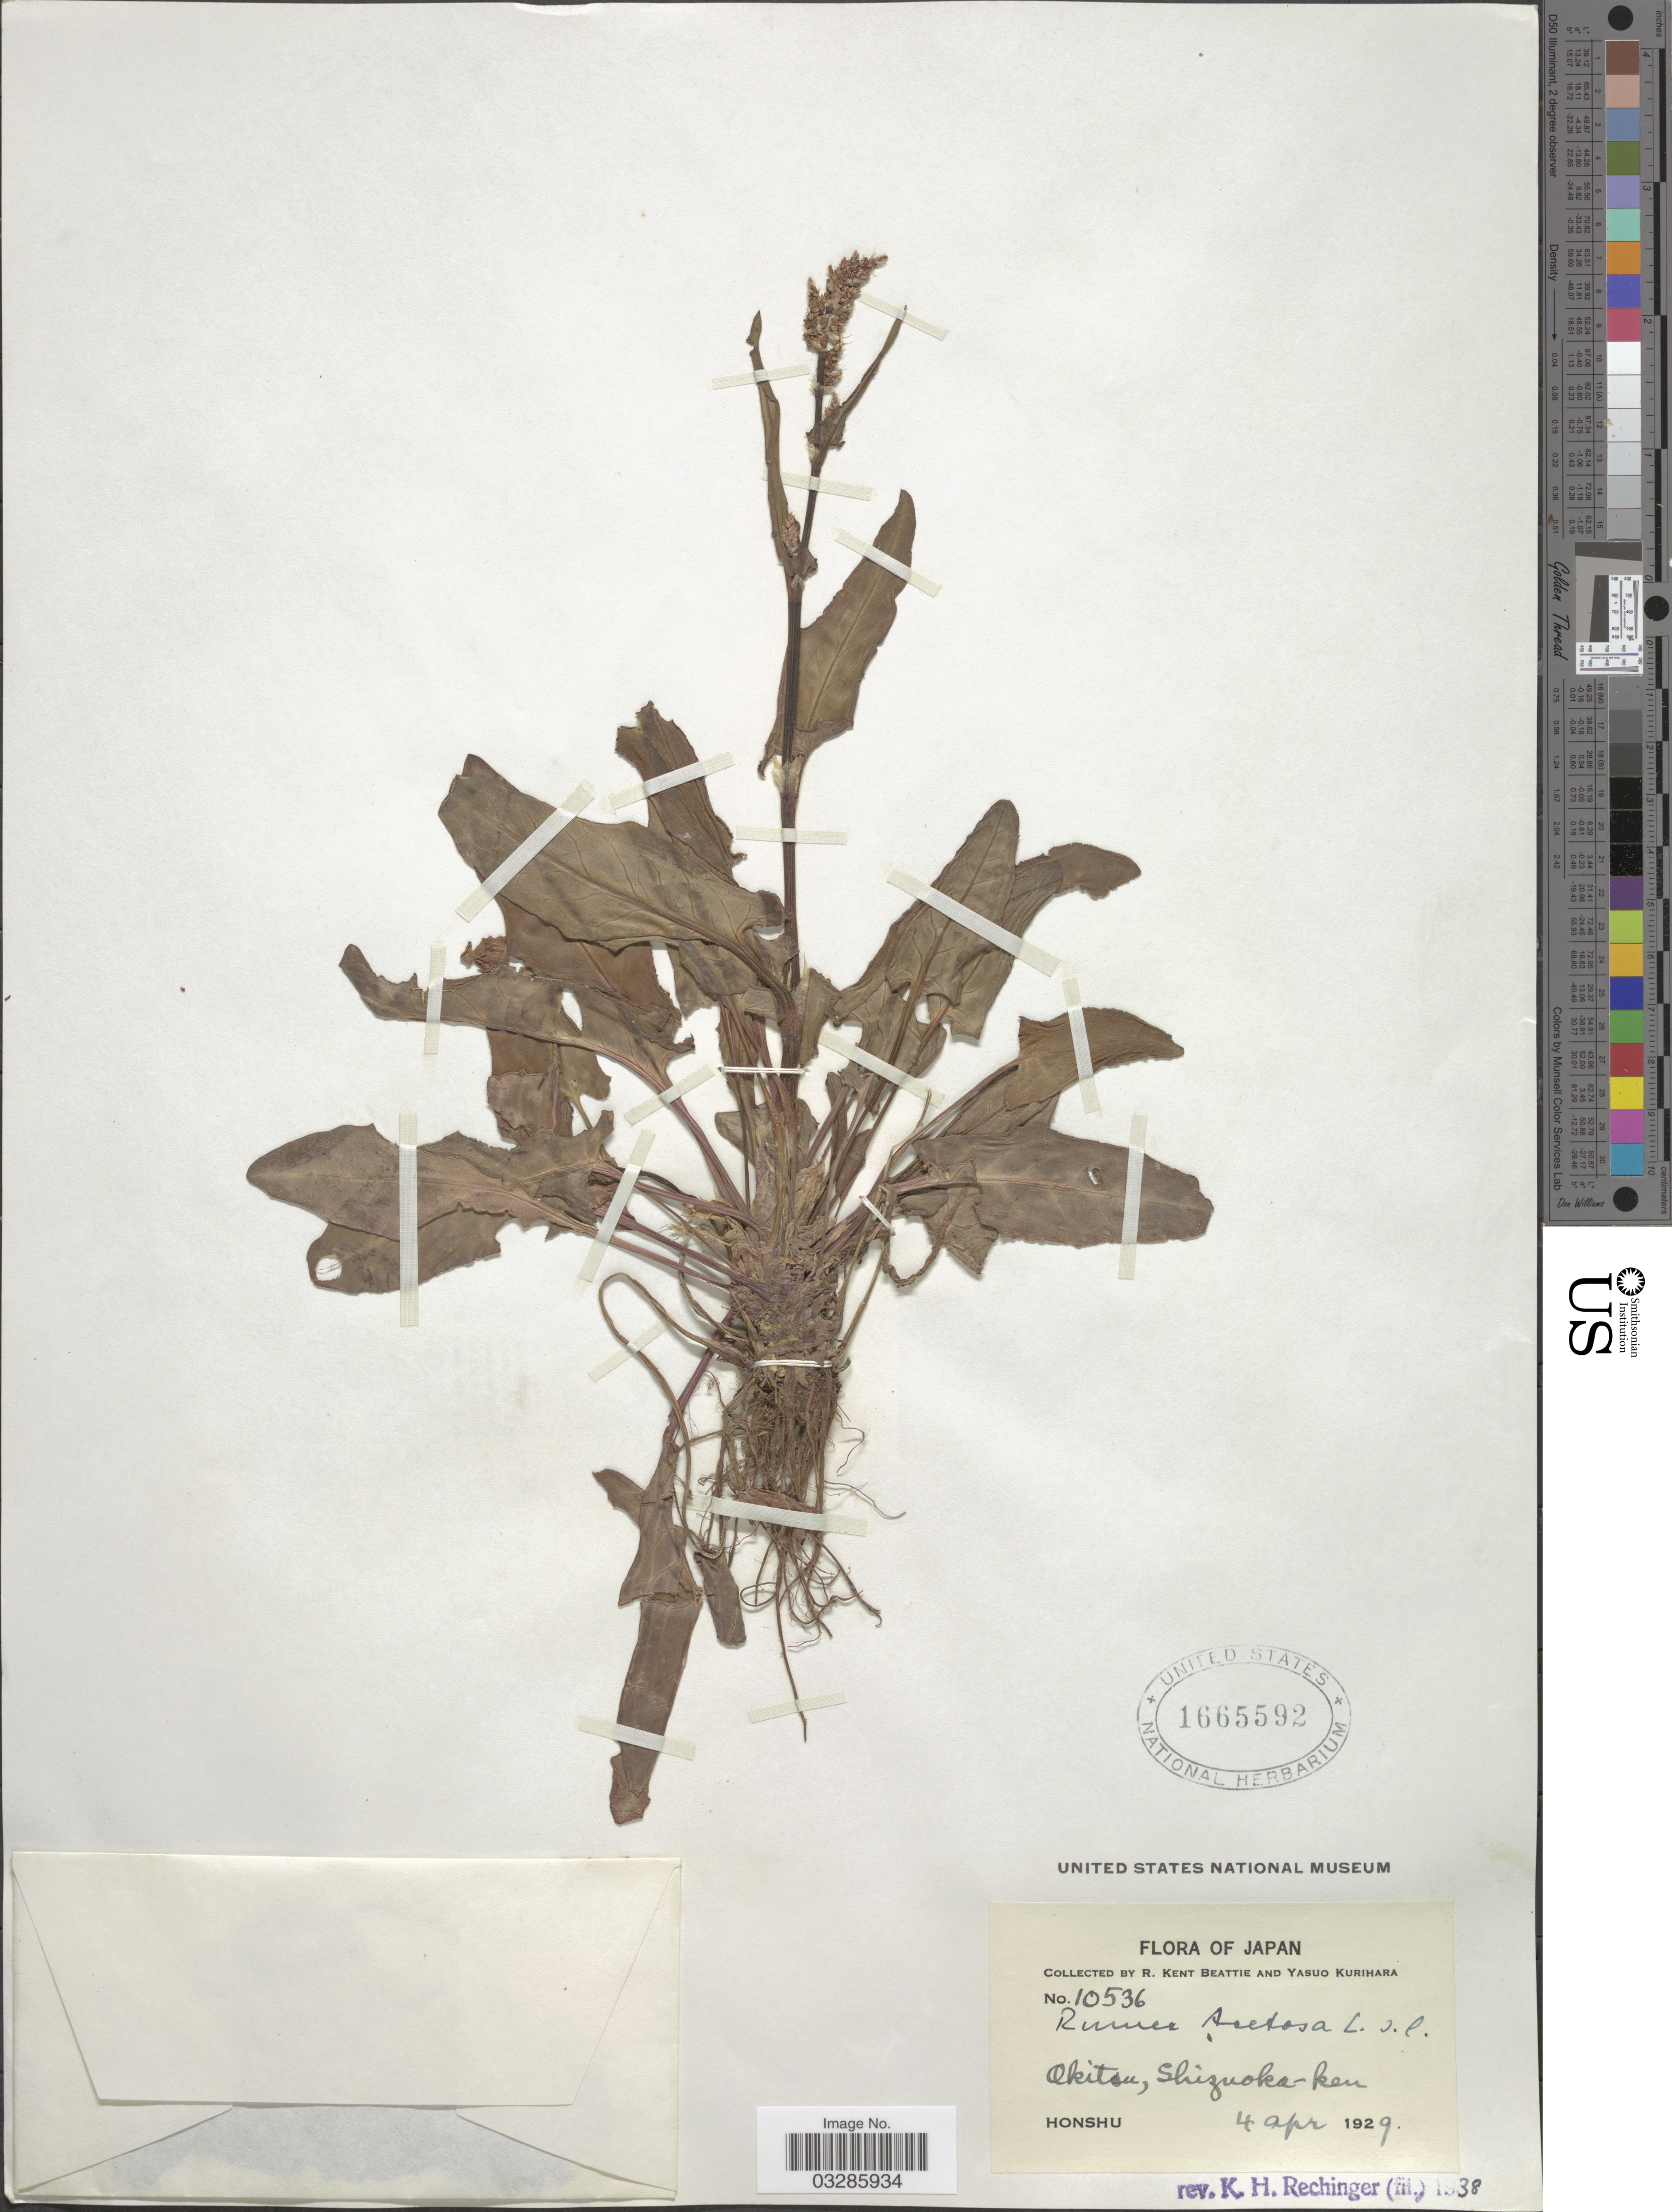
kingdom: Plantae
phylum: Tracheophyta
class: Magnoliopsida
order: Caryophyllales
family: Polygonaceae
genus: Rumex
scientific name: Rumex acetosa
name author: L.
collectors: R. K. Beattie & Y. Kurihara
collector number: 10536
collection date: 1929-04-04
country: Japan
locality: Okitou, Shizuoka-ken. Honshu.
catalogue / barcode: US 1665592